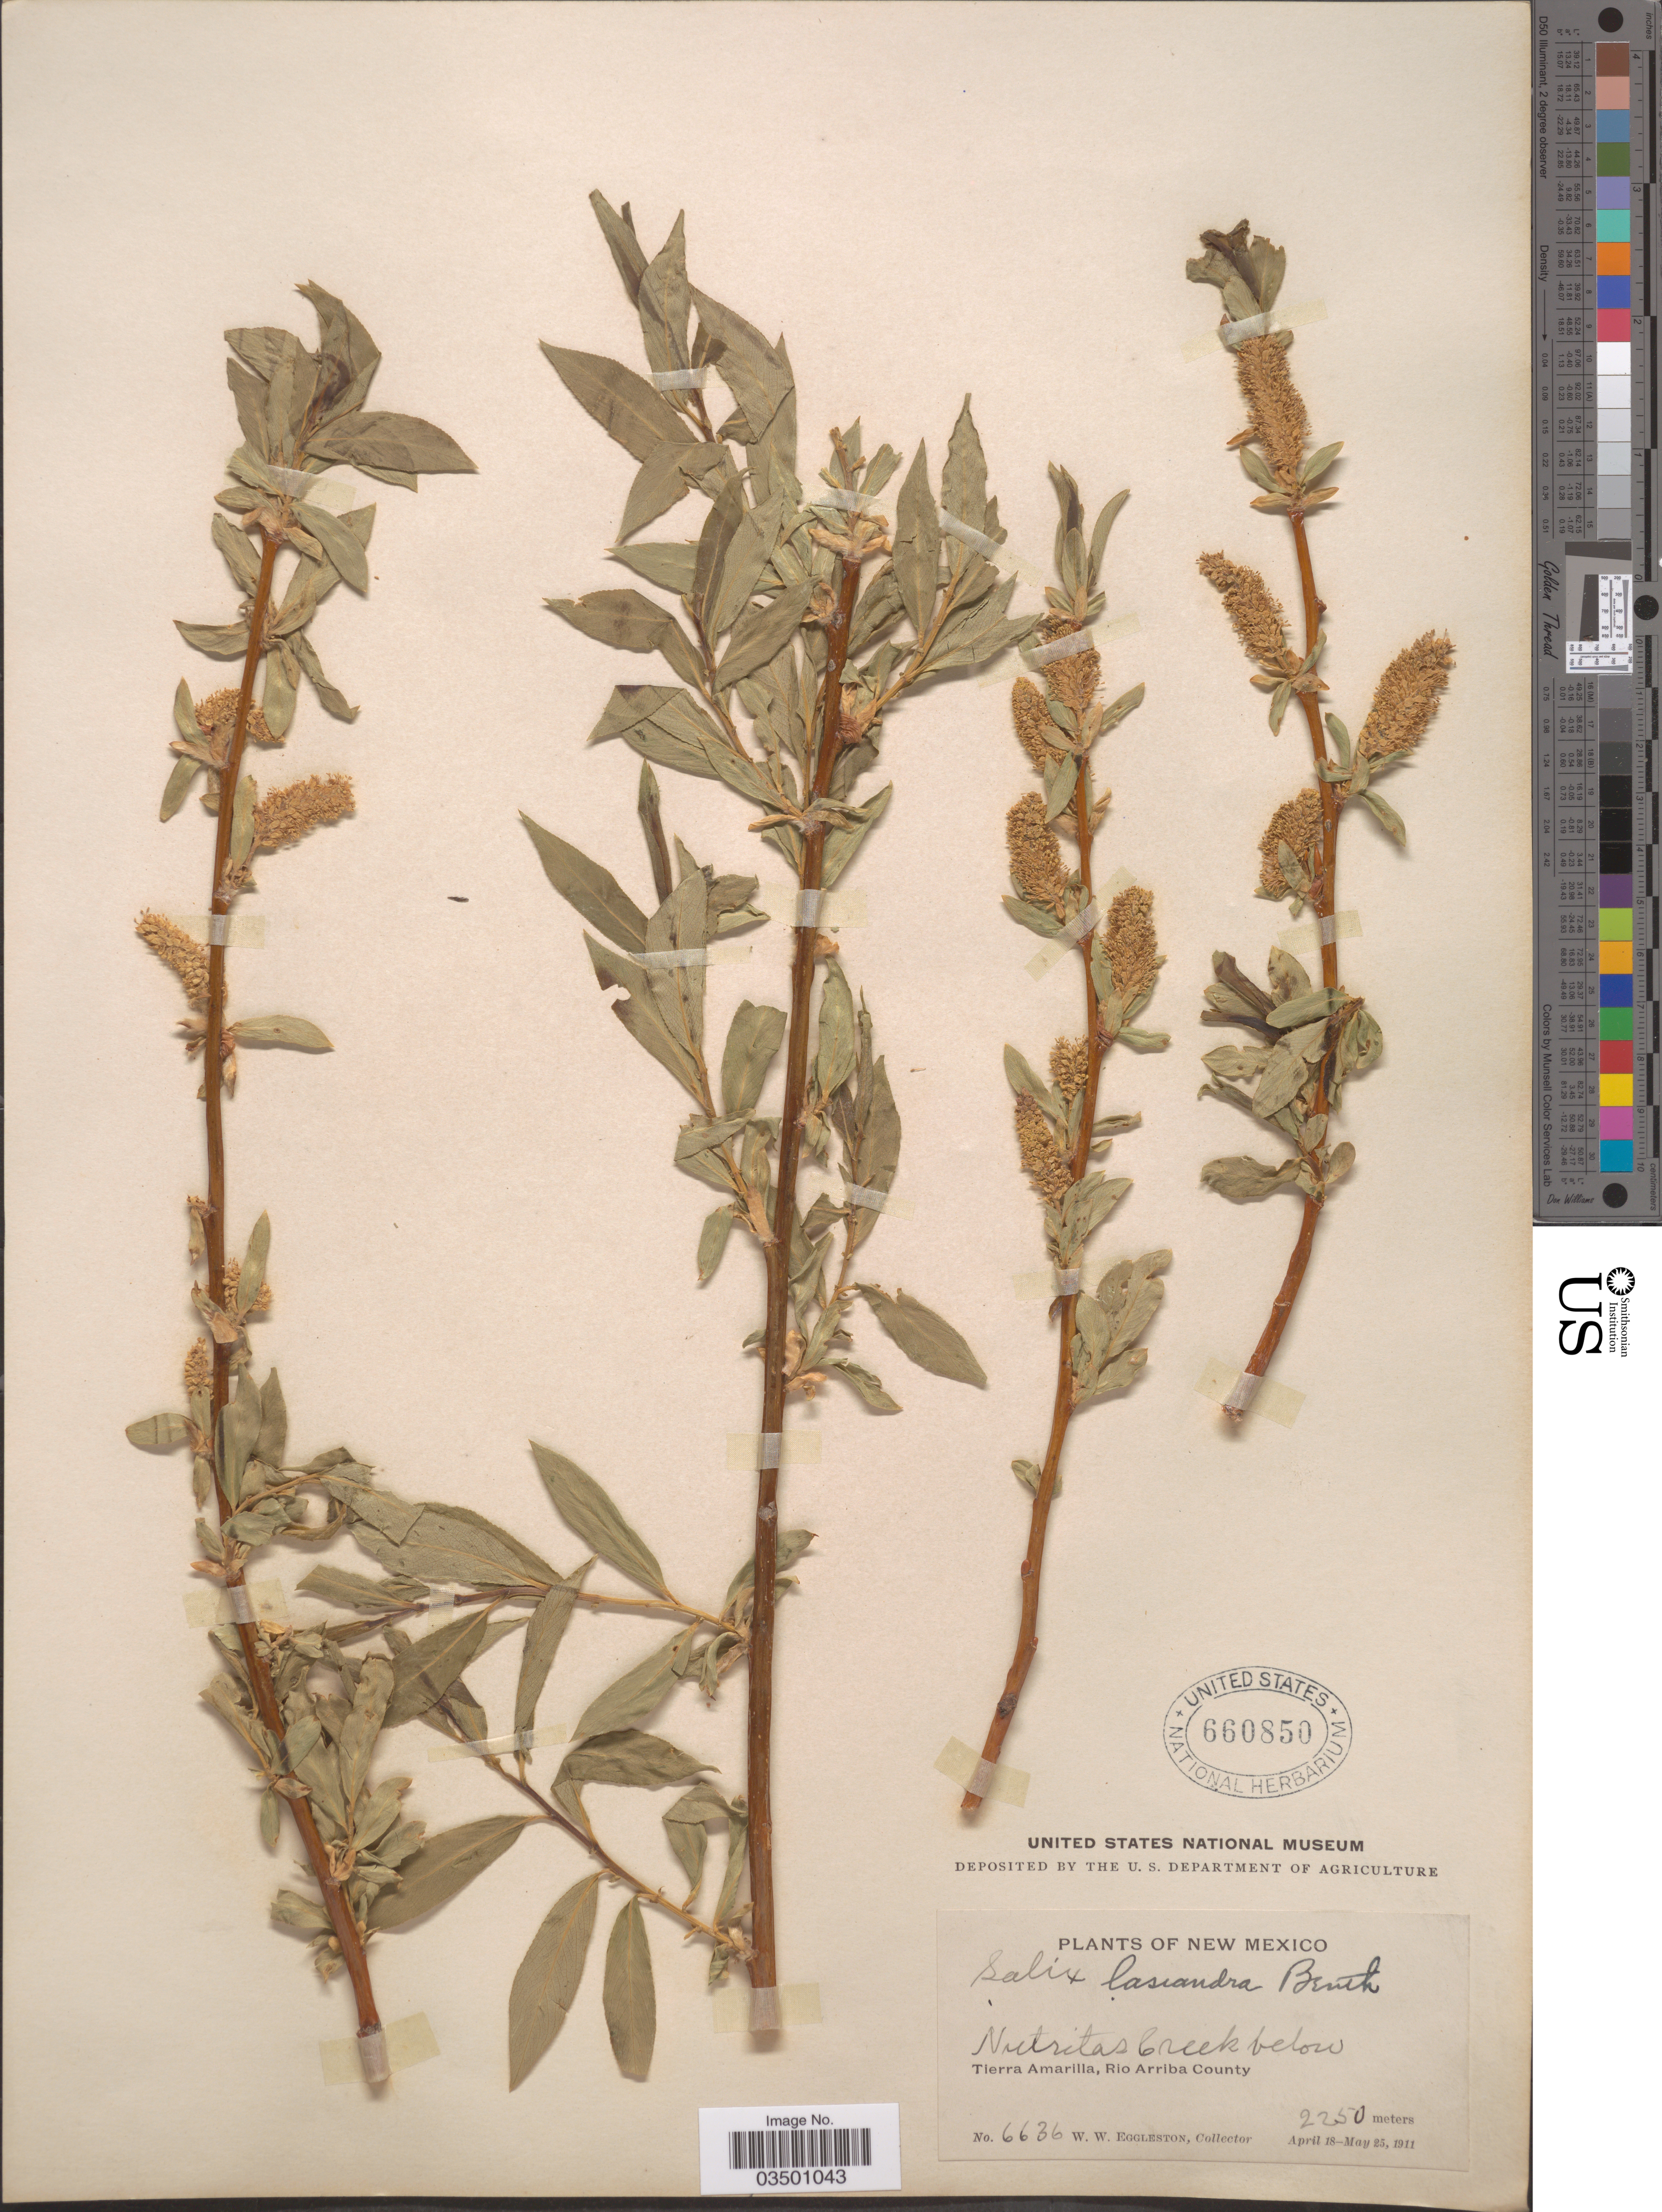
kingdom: Plantae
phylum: Tracheophyta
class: Magnoliopsida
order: Malpighiales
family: Salicaceae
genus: Salix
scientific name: Salix lasiandra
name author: Benth.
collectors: W. W. Eggleston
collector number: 6636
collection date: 1911-04-18/1911-05-25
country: United States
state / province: New Mexico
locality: Nutritas Creek below Tierra Amarilla, Rio Arriba County.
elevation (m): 2250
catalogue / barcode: US 660850